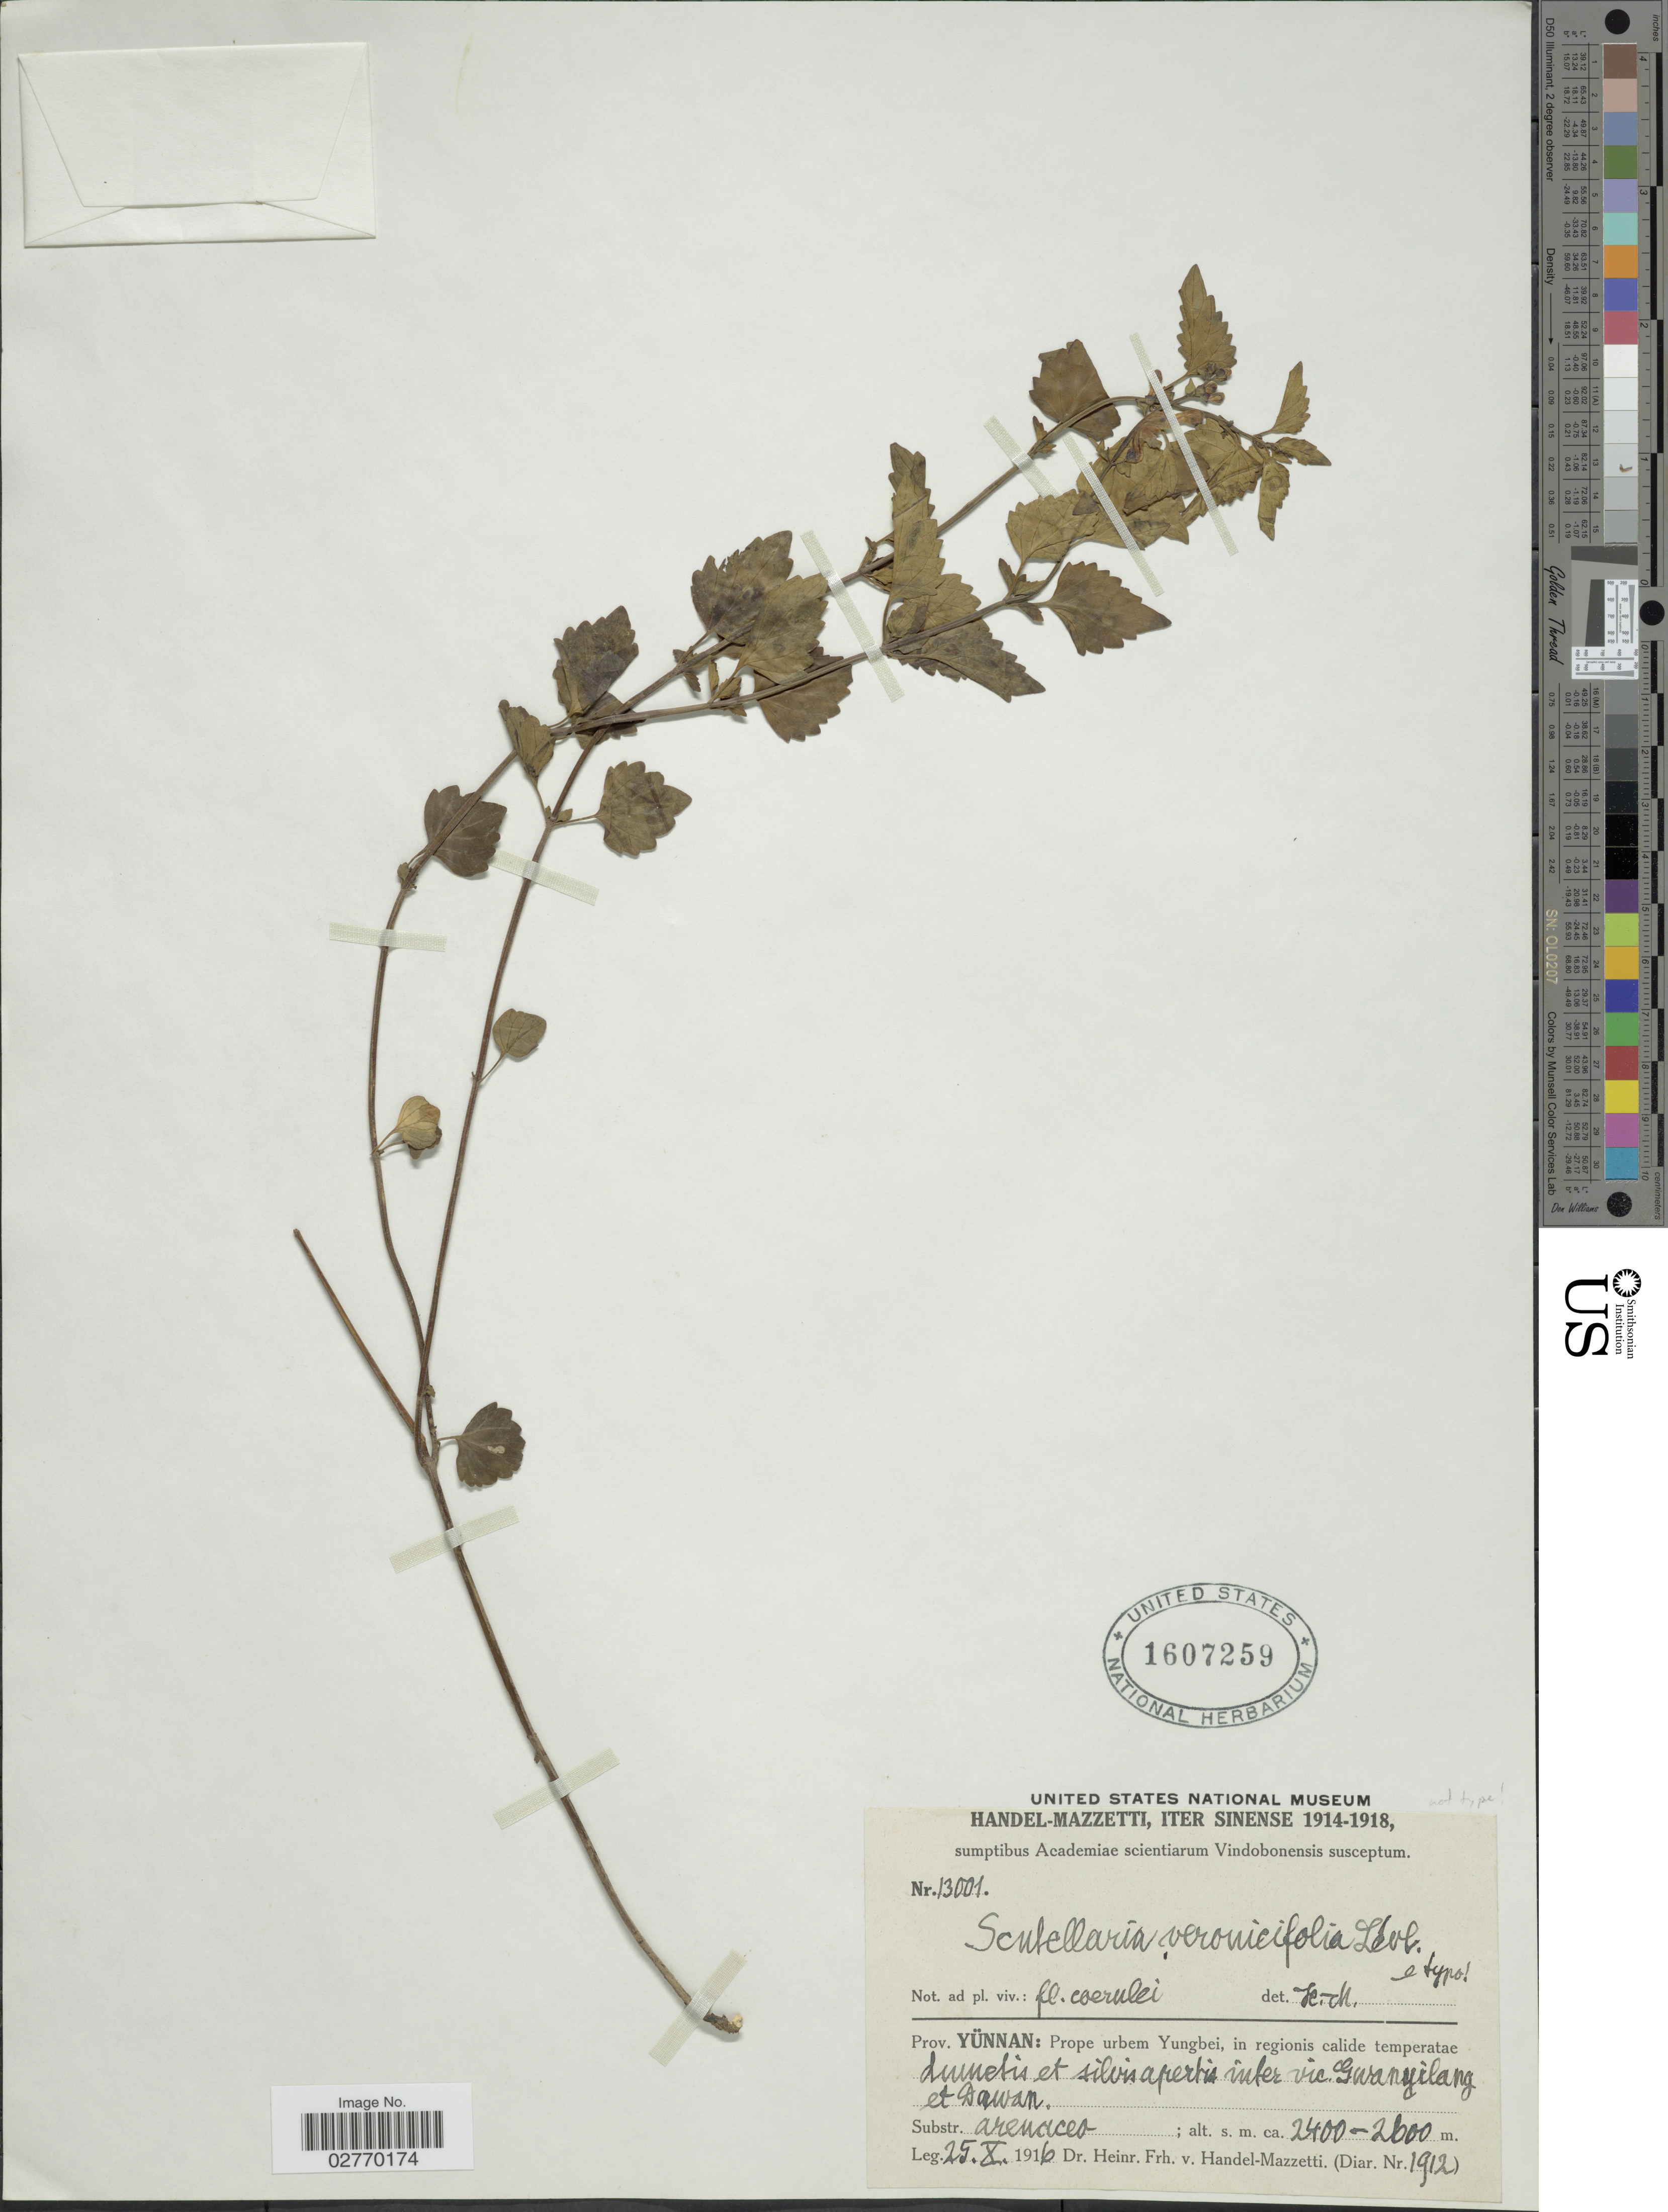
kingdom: Plantae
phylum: Tracheophyta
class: Magnoliopsida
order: Lamiales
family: Lamiaceae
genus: Scutellaria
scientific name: Scutellaria veronicifolia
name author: Rydb.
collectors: H. Handel-Mazzetti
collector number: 13001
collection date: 1916-10-25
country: China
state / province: Yunnan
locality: Prov. Yünnan: Prope urbem, in regionis calide temperatae, dumetis et silvis apertis inter vic. Gwanyilang et Dawan.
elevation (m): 2400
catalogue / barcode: US 1607259